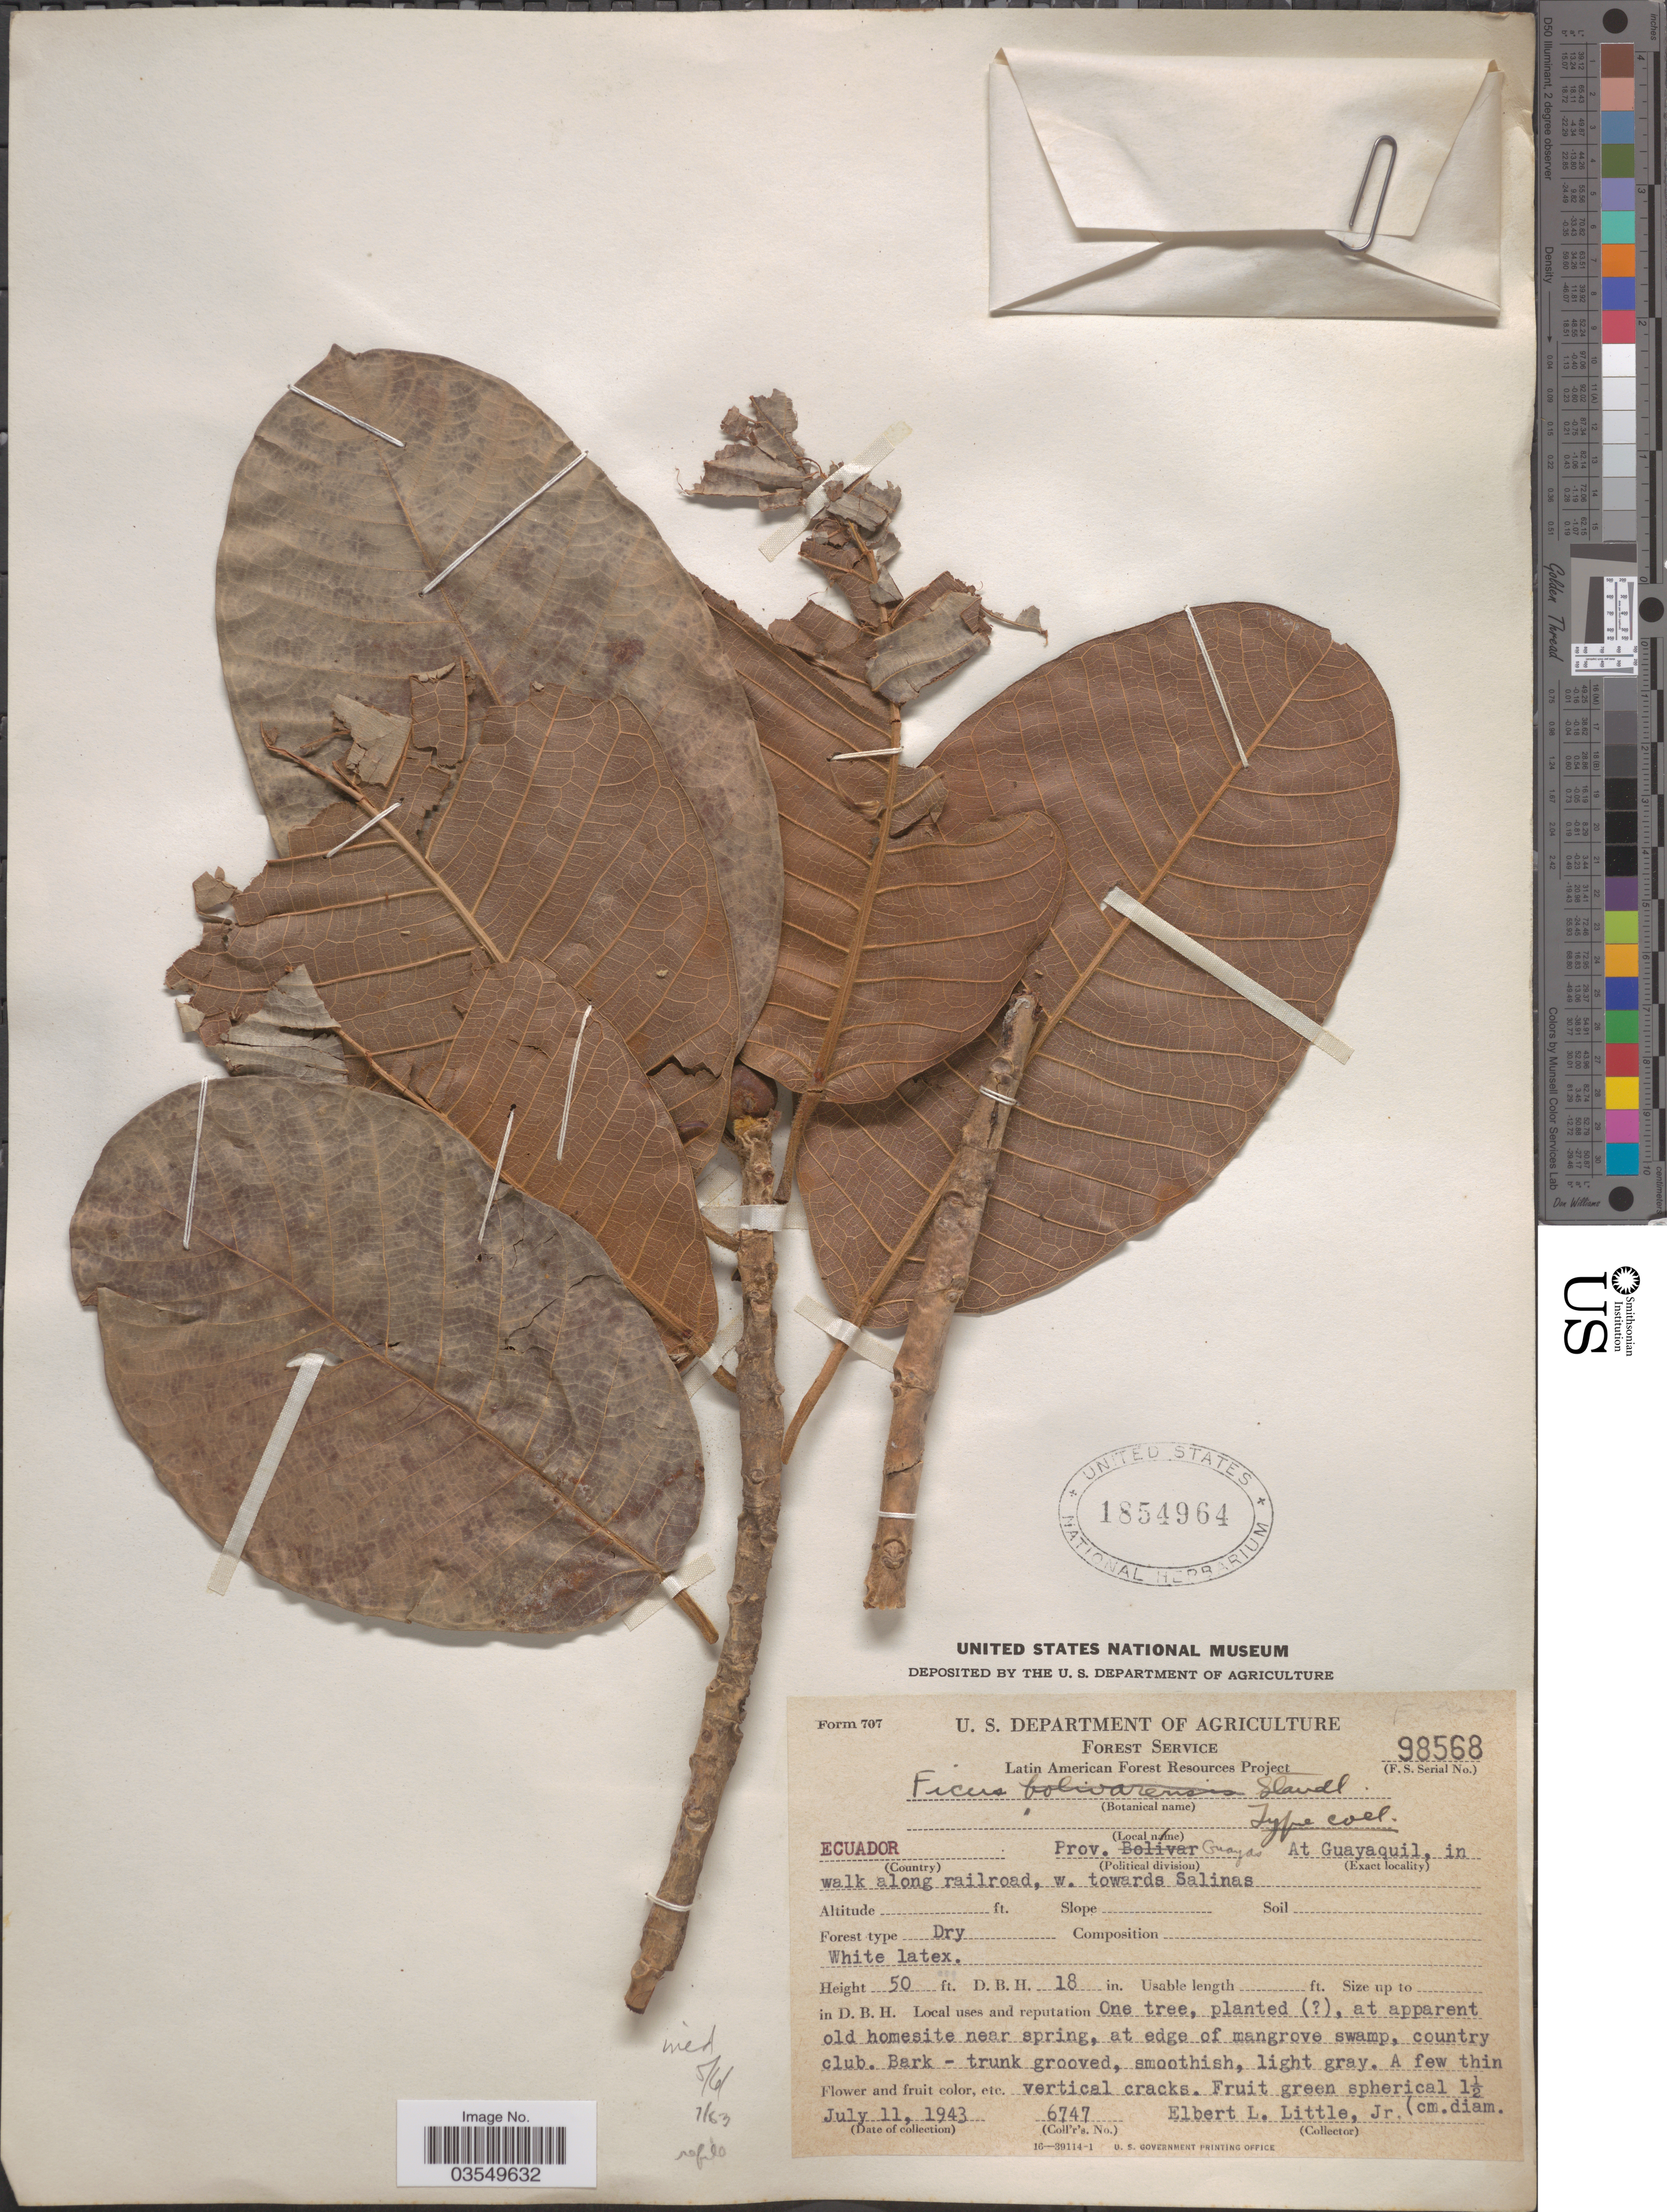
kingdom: Plantae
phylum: Tracheophyta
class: Magnoliopsida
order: Rosales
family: Moraceae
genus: Ficus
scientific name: Ficus sp.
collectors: E. L. Little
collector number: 6747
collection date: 1943-07-11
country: Ecuador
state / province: Guayas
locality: At Guayaquil, in walk along railroad, w. towards Salinas.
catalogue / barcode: US 1854964